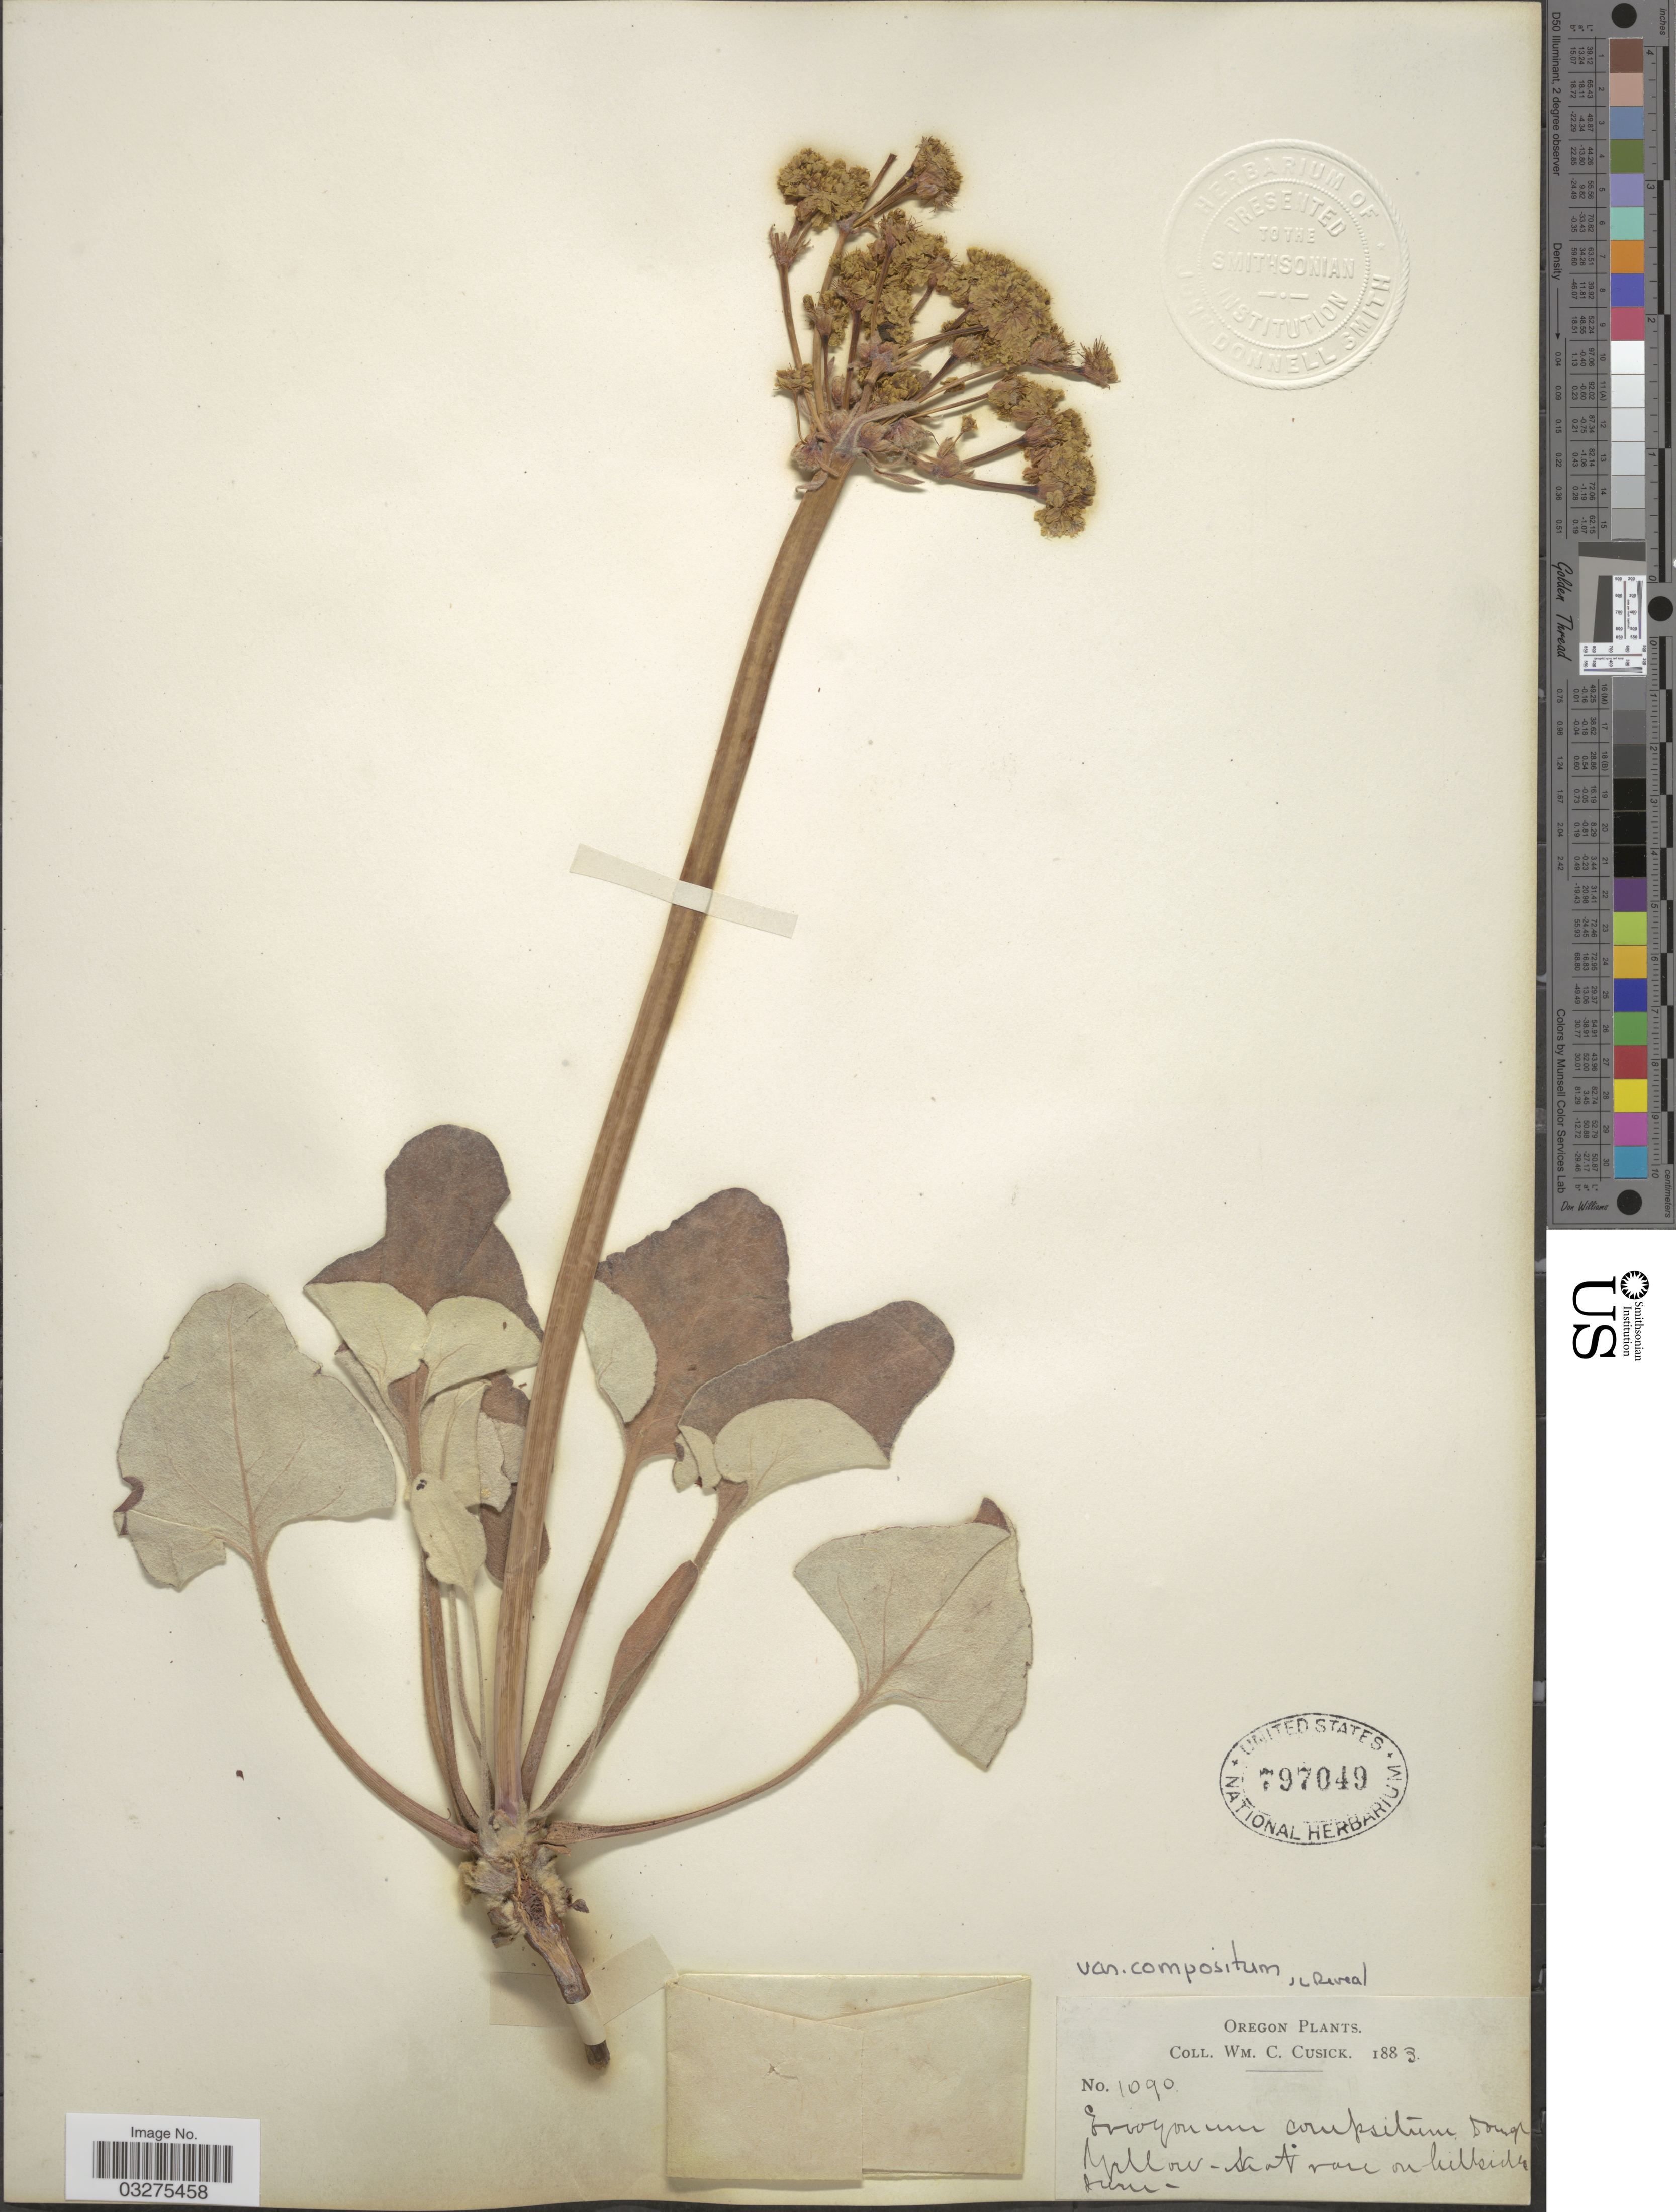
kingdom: Plantae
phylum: Tracheophyta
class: Magnoliopsida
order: Caryophyllales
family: Polygonaceae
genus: Eriogonum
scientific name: Eriogonum compositum var. compositum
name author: Douglas ex Benth.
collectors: W. C. Cusick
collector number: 1090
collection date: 1883-06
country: United States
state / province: Oregon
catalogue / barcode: US 797049